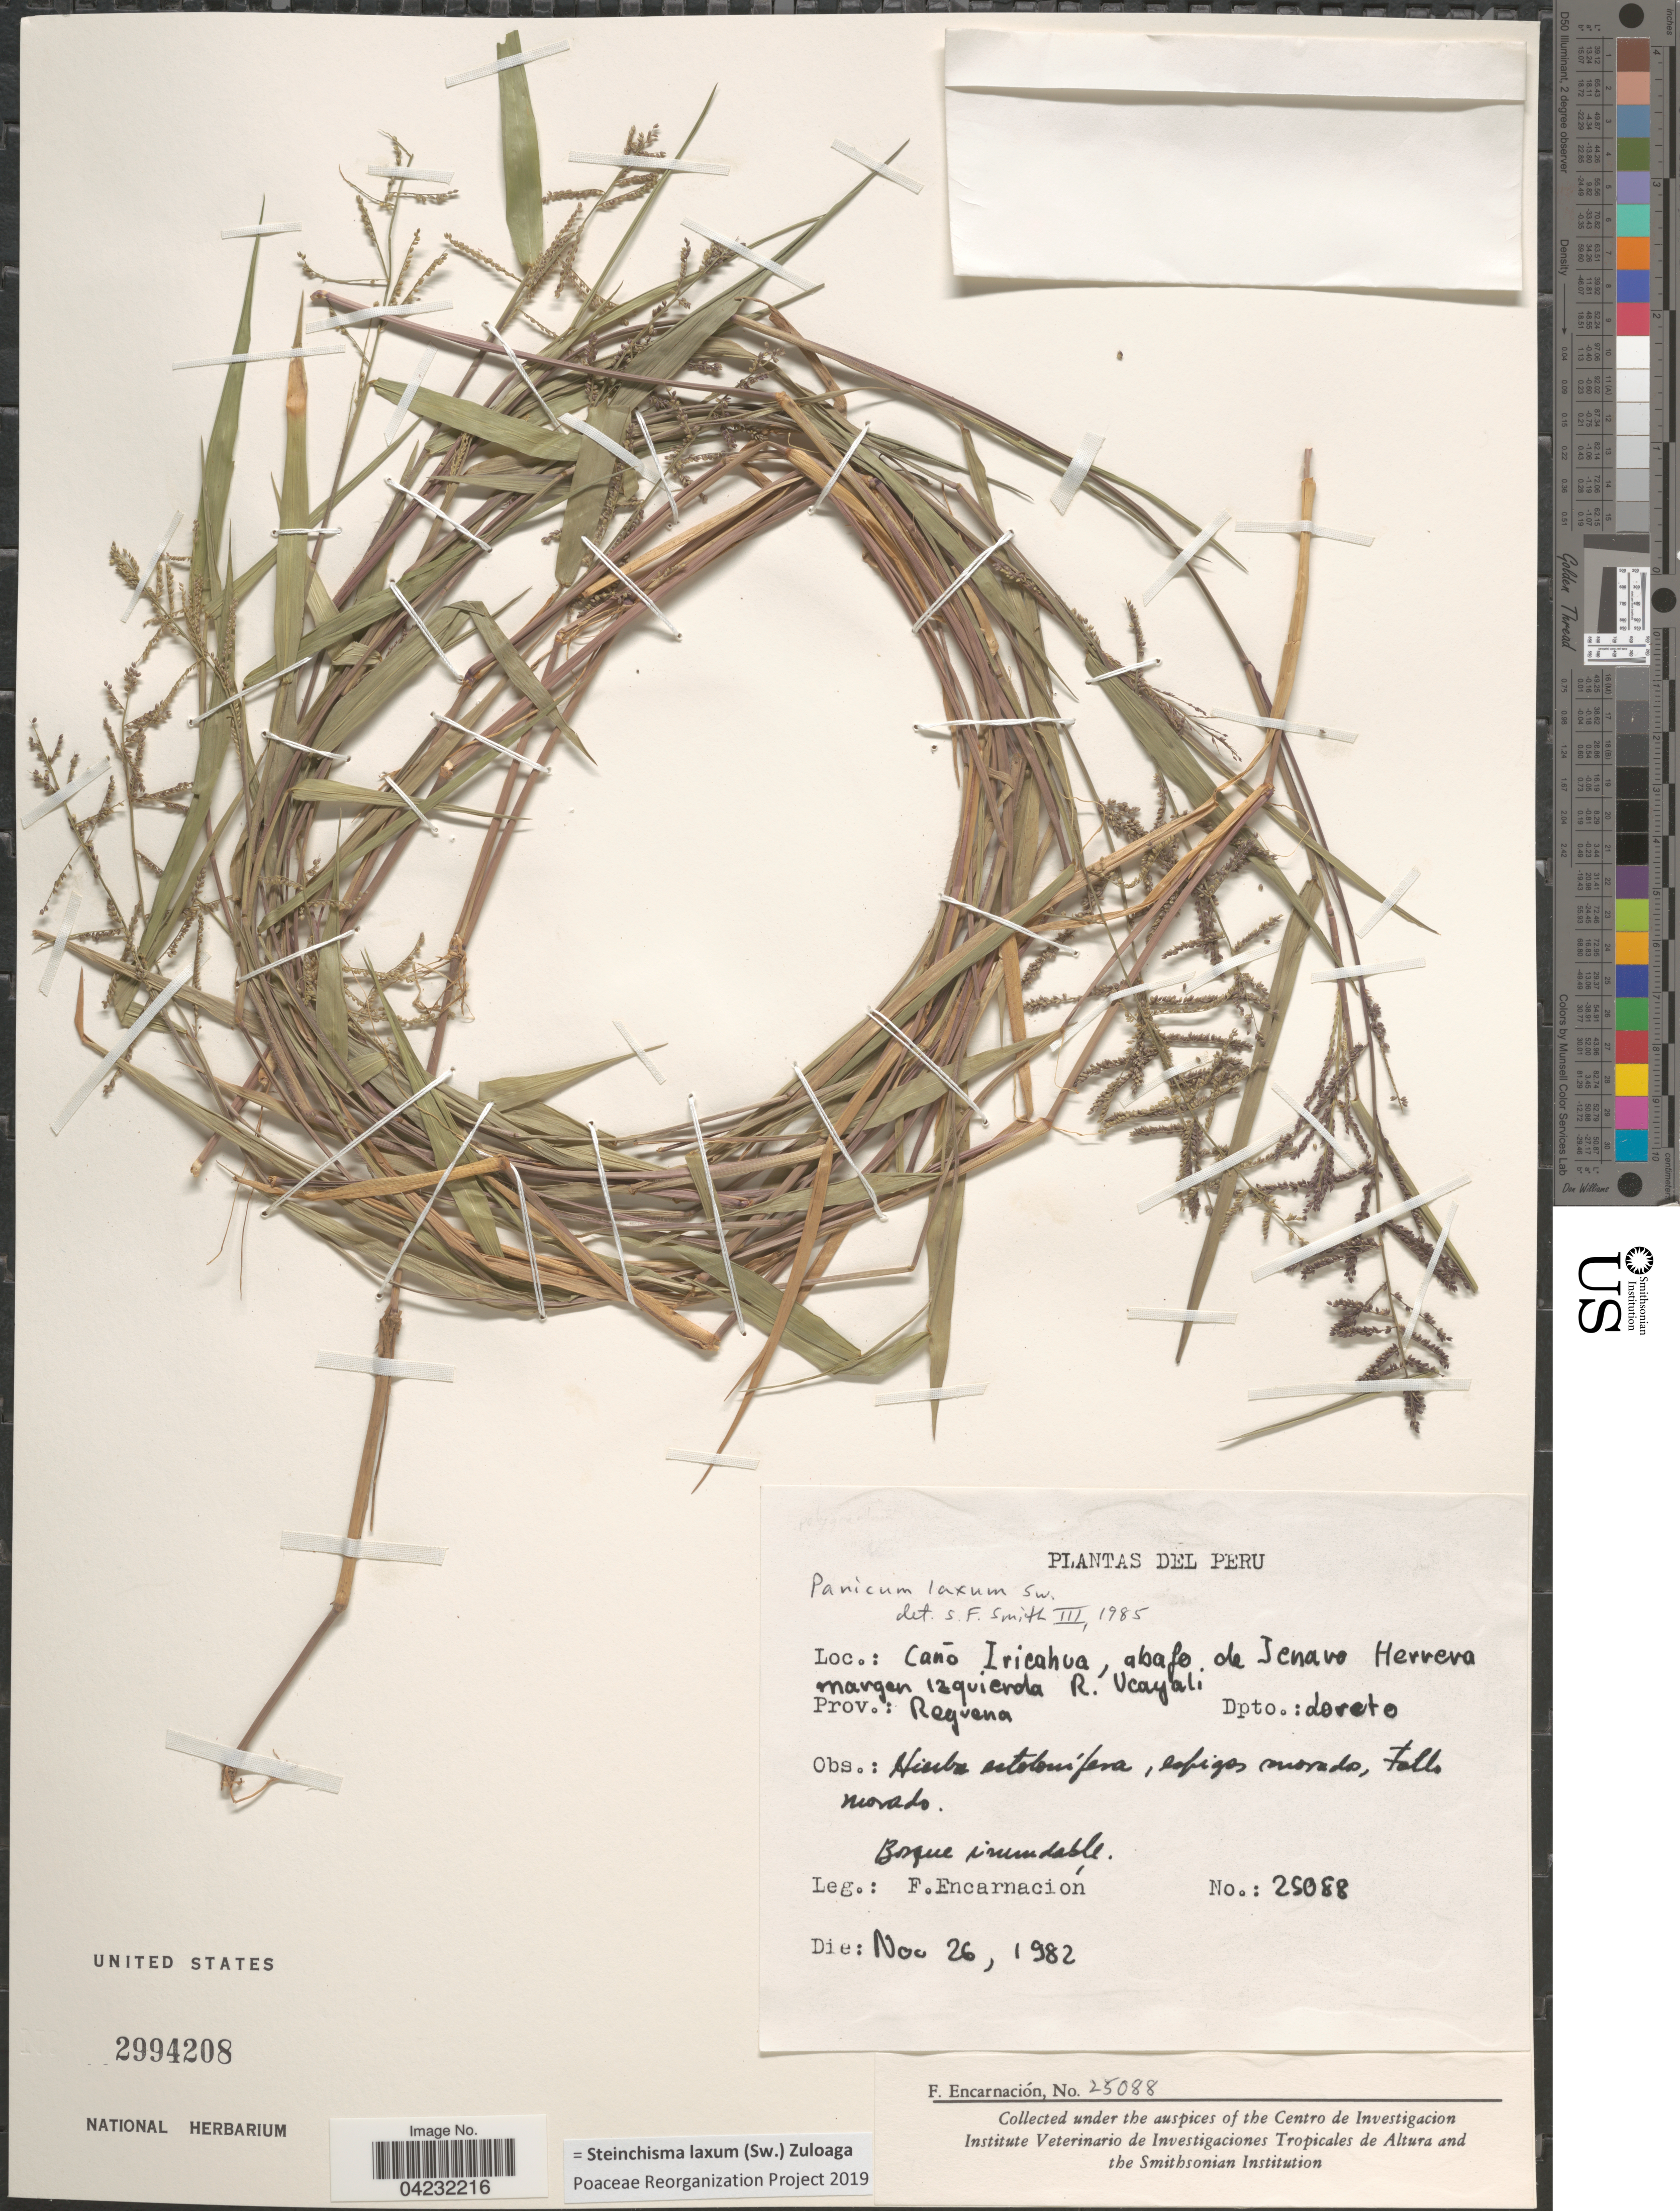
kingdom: Plantae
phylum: Tracheophyta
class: Liliopsida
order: Poales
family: Poaceae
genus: Steinchisma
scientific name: Steinchisma laxum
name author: (Sw.) Zuloaga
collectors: F. Encarnación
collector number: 25088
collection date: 1982-11-26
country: Peru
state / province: Loreto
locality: Caño Iricahua, abajo de Jenaro Herrera margen Izquierda R. Ucayali. Prov.: Requena. Dpto.: Loreto.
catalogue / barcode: US 2994208